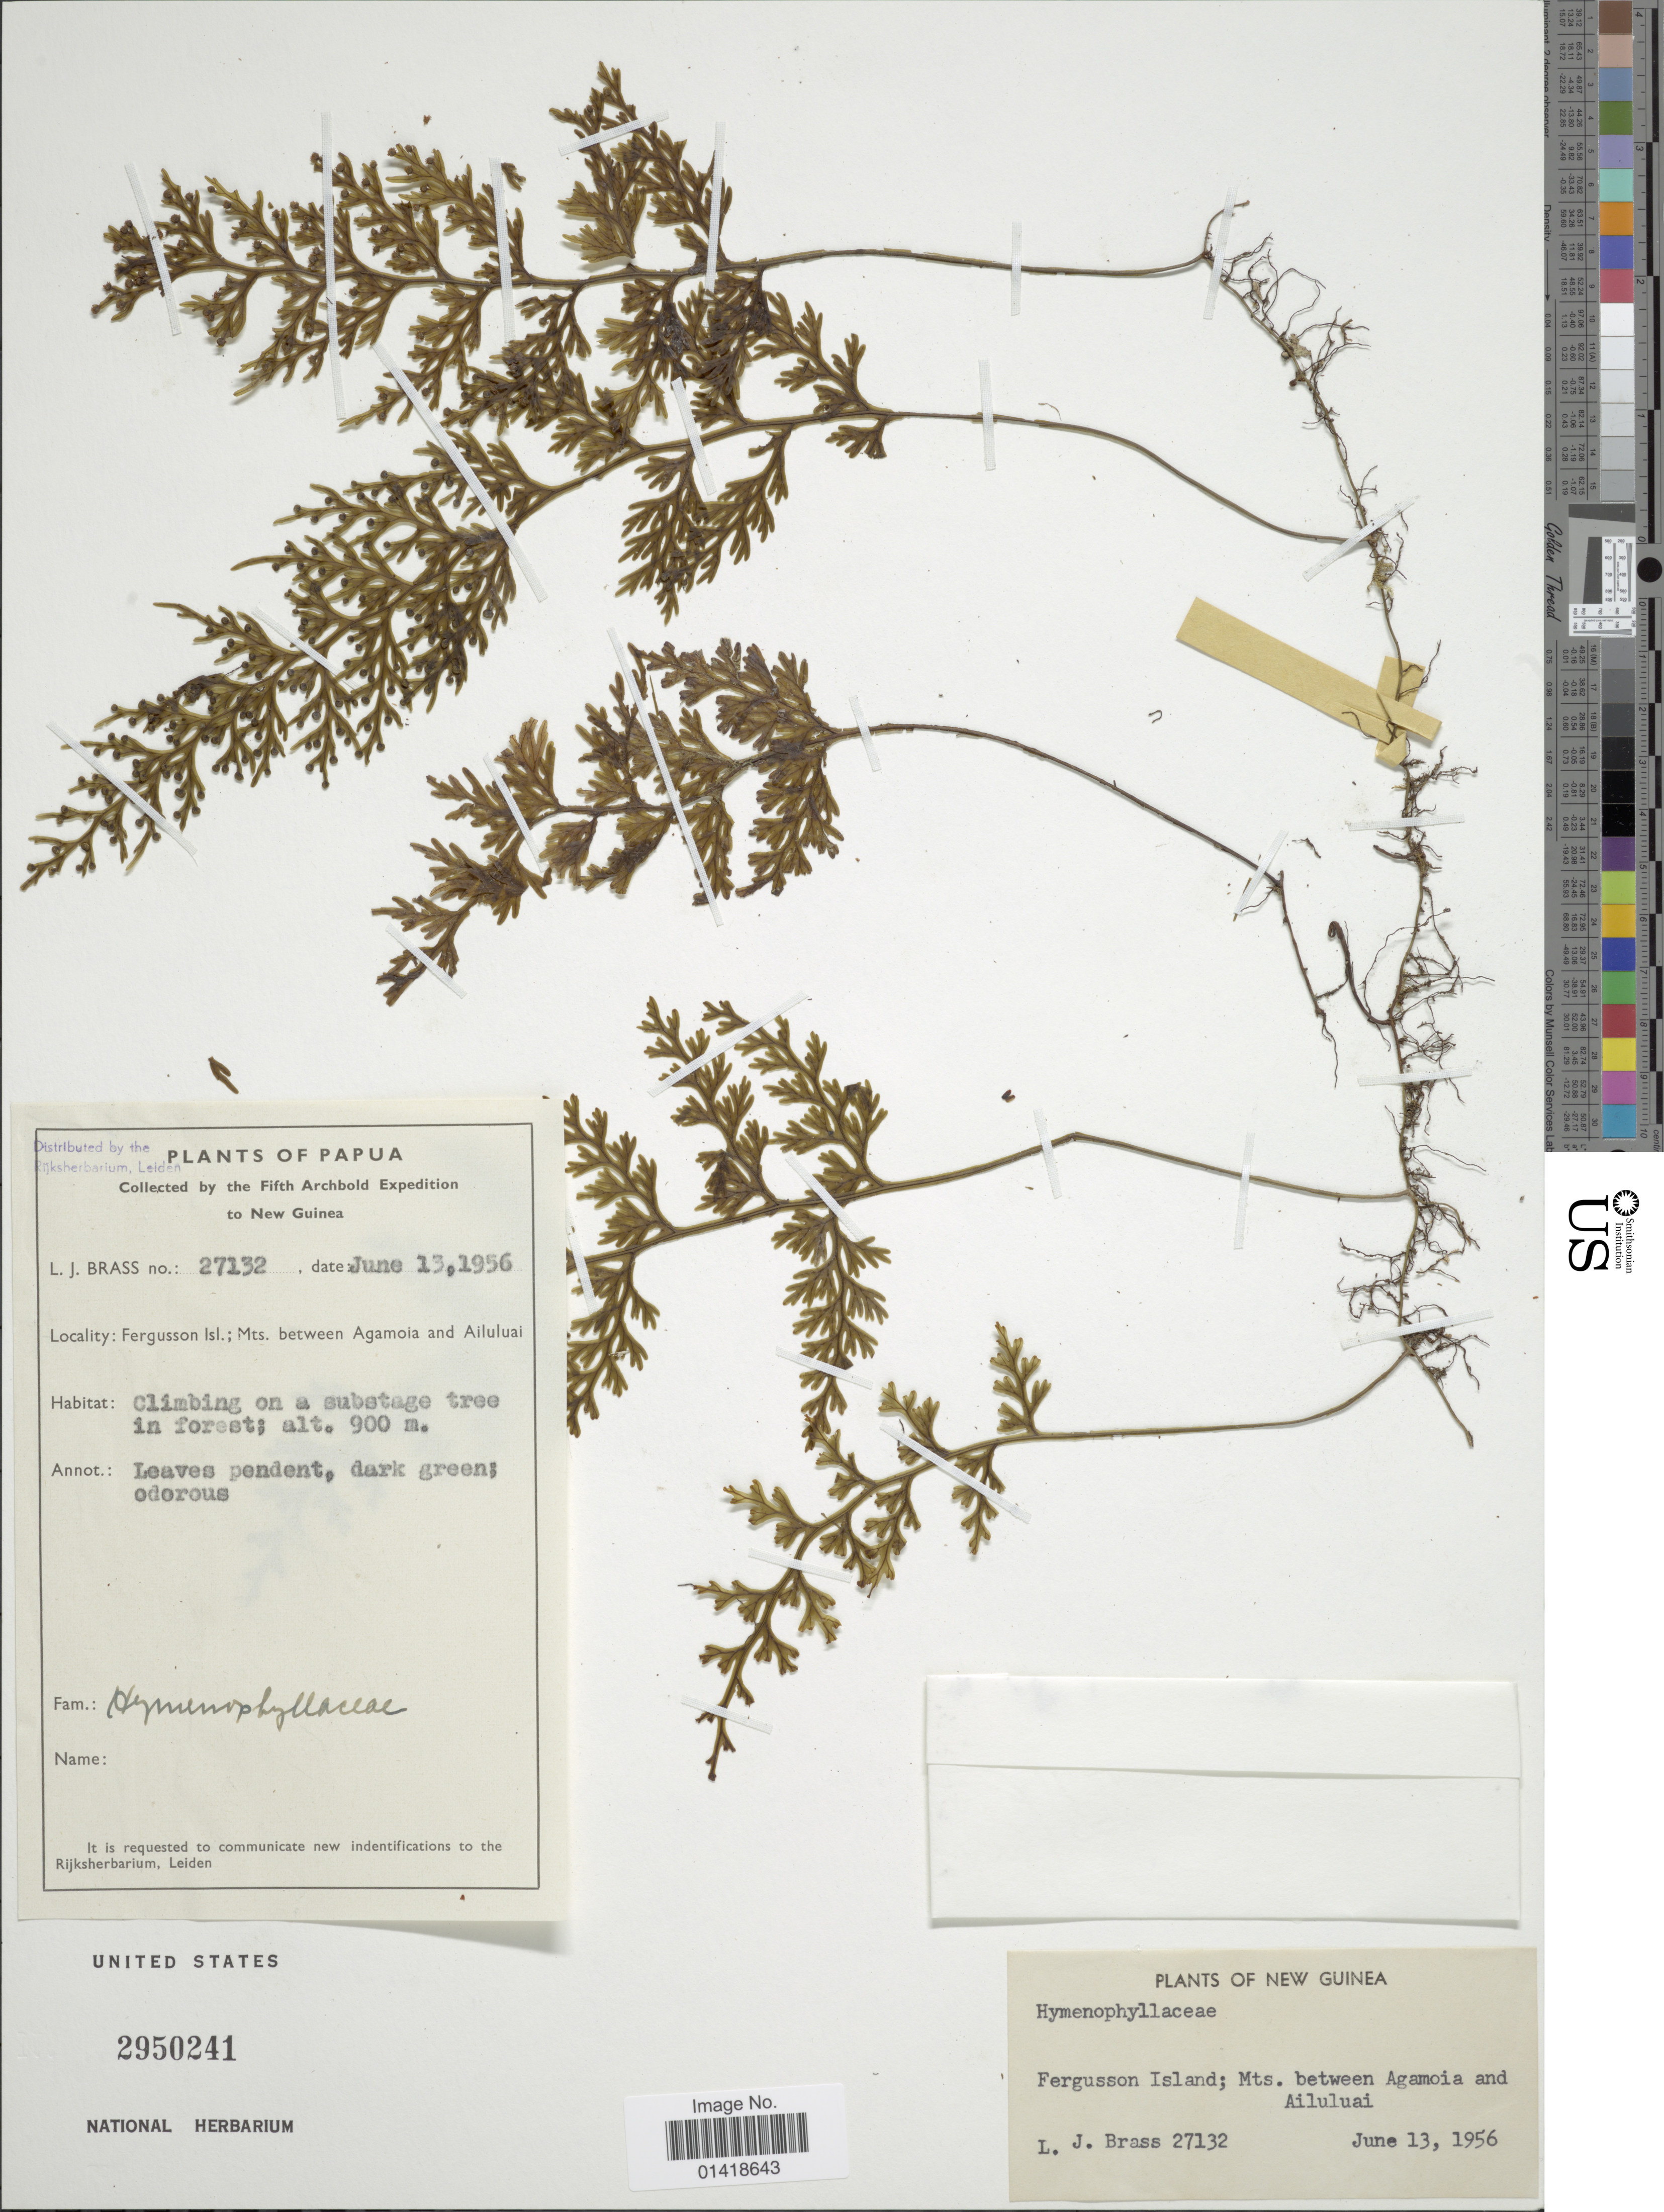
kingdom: Plantae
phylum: Tracheophyta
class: Polypodiopsida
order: Hymenophyllales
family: Hymenophyllaceae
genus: Hymenophyllum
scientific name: Hymenophyllum sp.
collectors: L. J. Brass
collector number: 27132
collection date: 1956-06-13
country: Papua New Guinea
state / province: Milne Bay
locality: New Guinea. Fergusson Island; Mts. Between Agamoia and Ailuluai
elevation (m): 900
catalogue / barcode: US 2950241